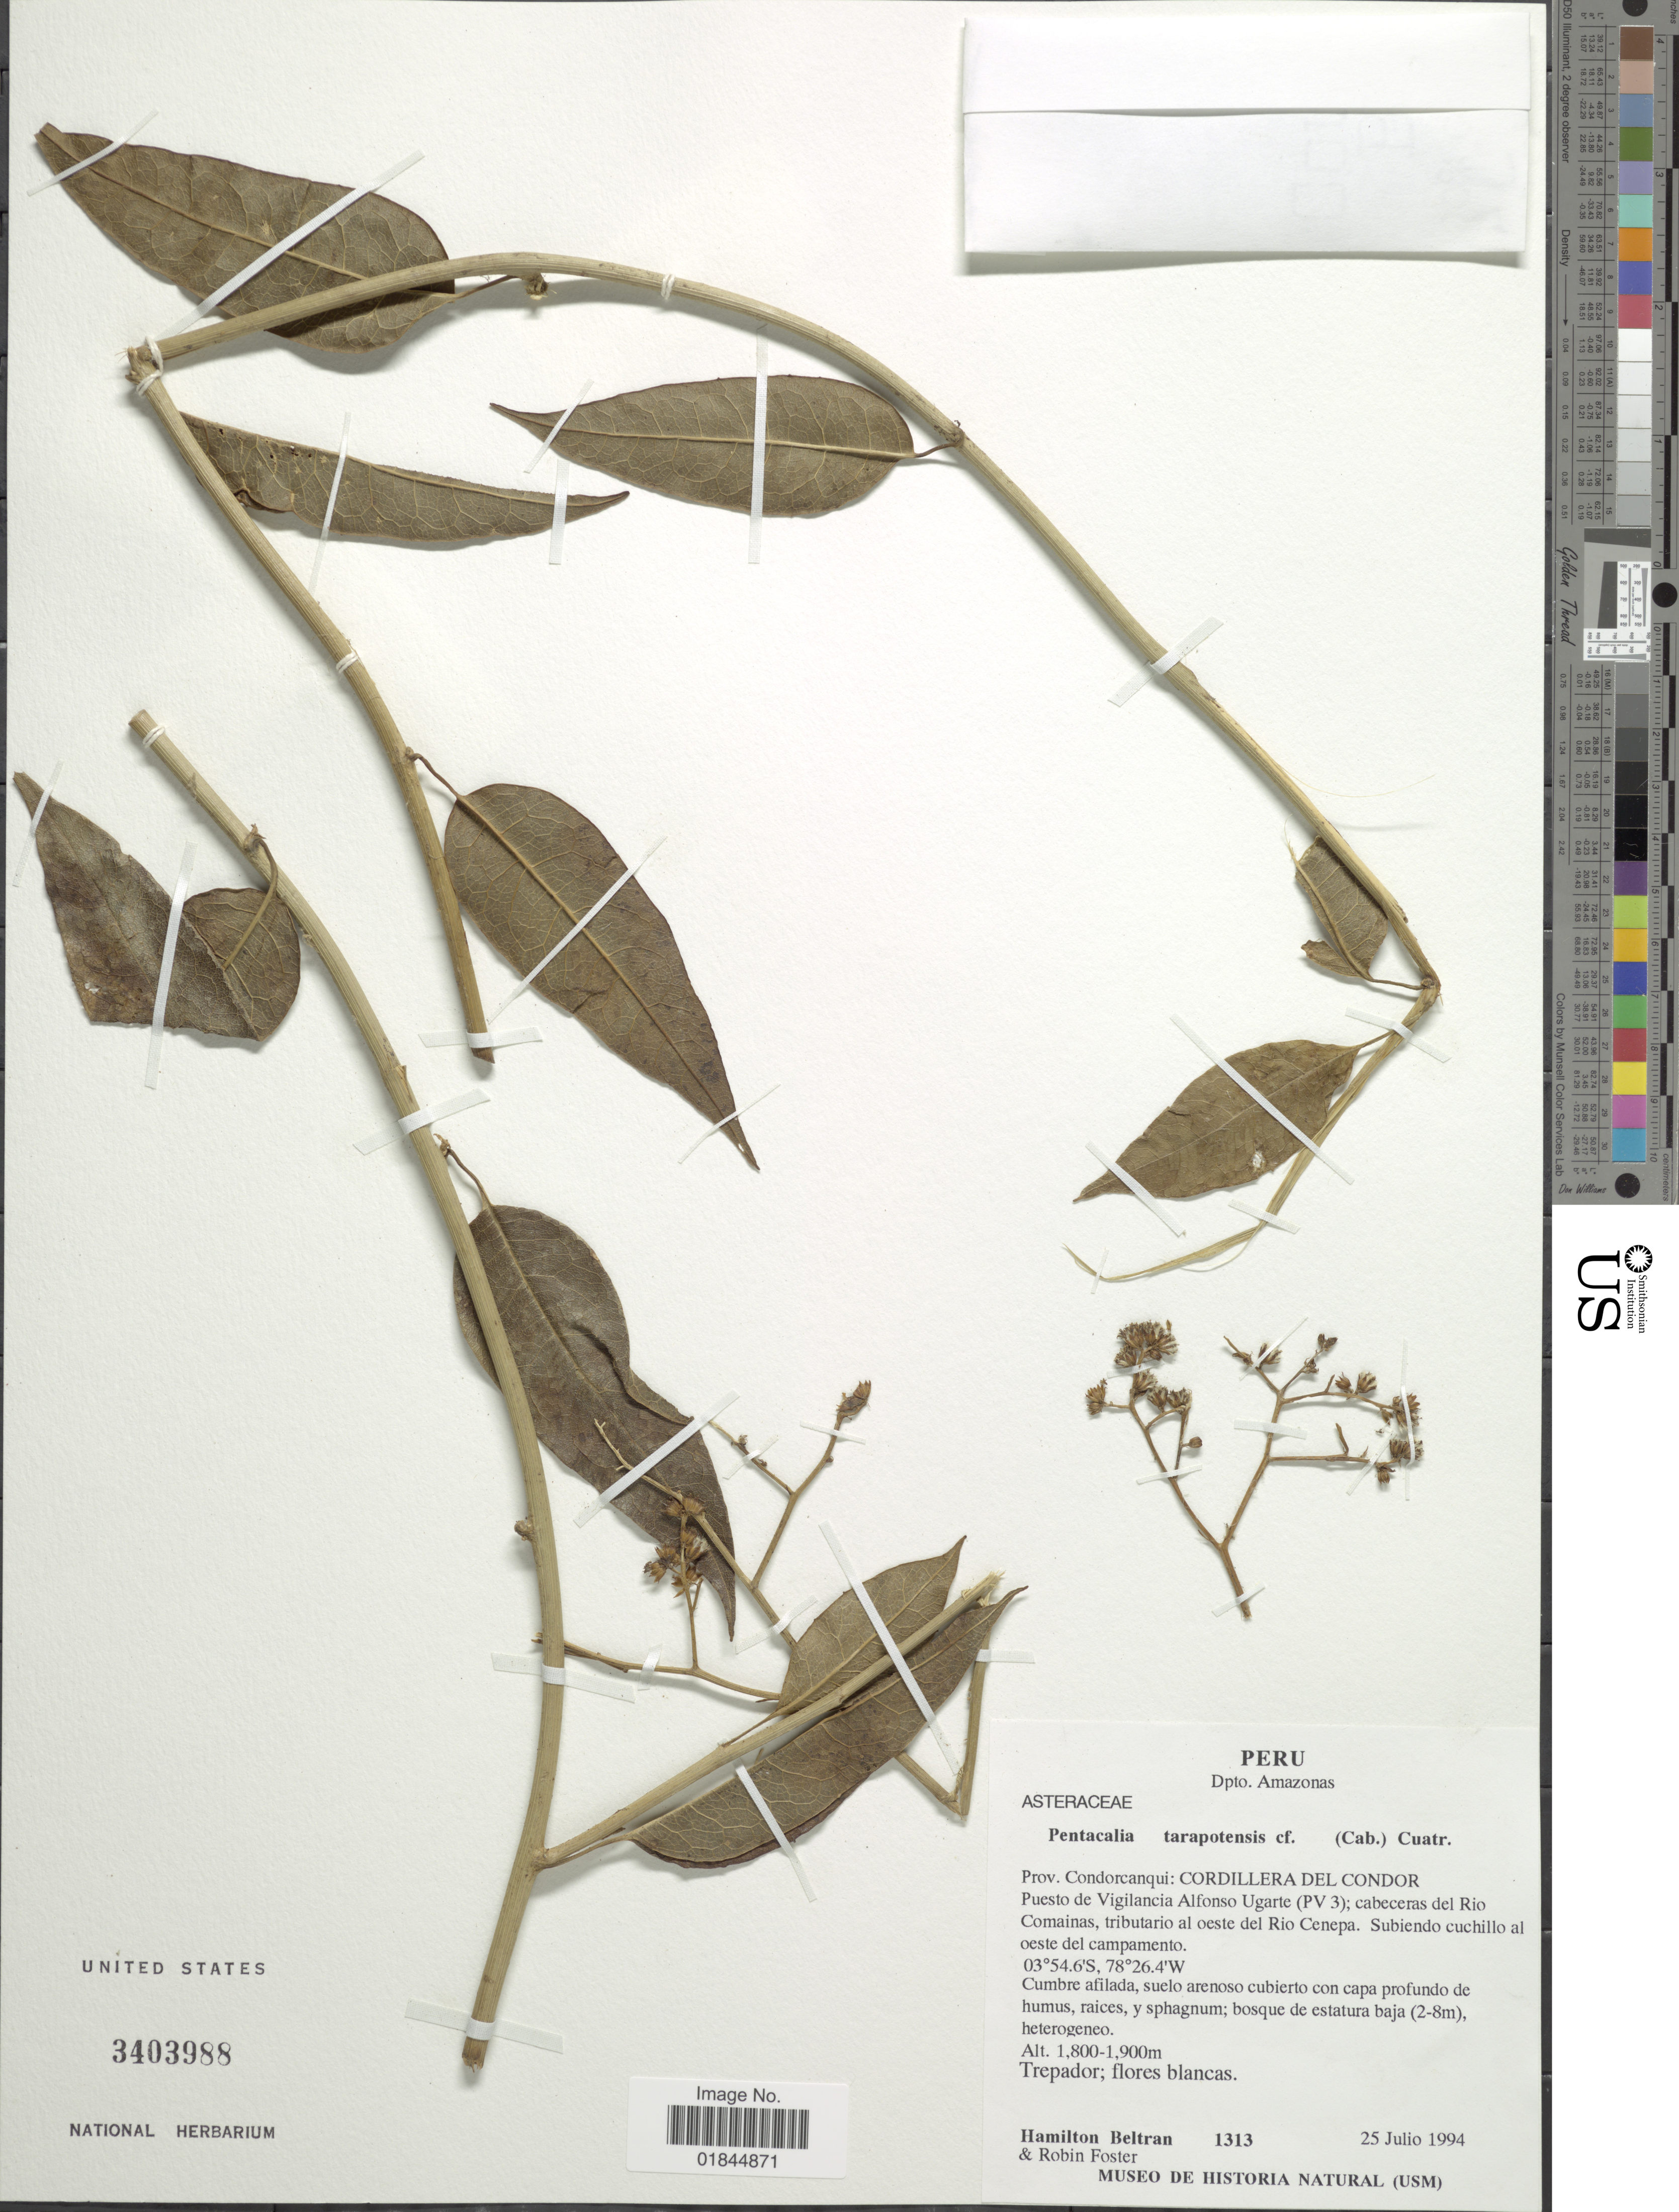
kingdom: Plantae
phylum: Tracheophyta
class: Magnoliopsida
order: Asterales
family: Asteraceae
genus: Pentacalia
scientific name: Pentacalia tarapotensis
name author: (Cabrera) Cuatrec.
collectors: H. Beltran & R. B. Foster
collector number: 1313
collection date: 1994-07-25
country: Peru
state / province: Amazonas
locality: Dpto. Amazonas. Prov. Condorcanqui: Cordillera del Condo. Puesto de Vigilancia Alfonso Ugarte (PV 3); cabeceras del Rio Comainsas, tributario al oeste del Rio Cenepa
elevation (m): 1800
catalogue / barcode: US 3403988